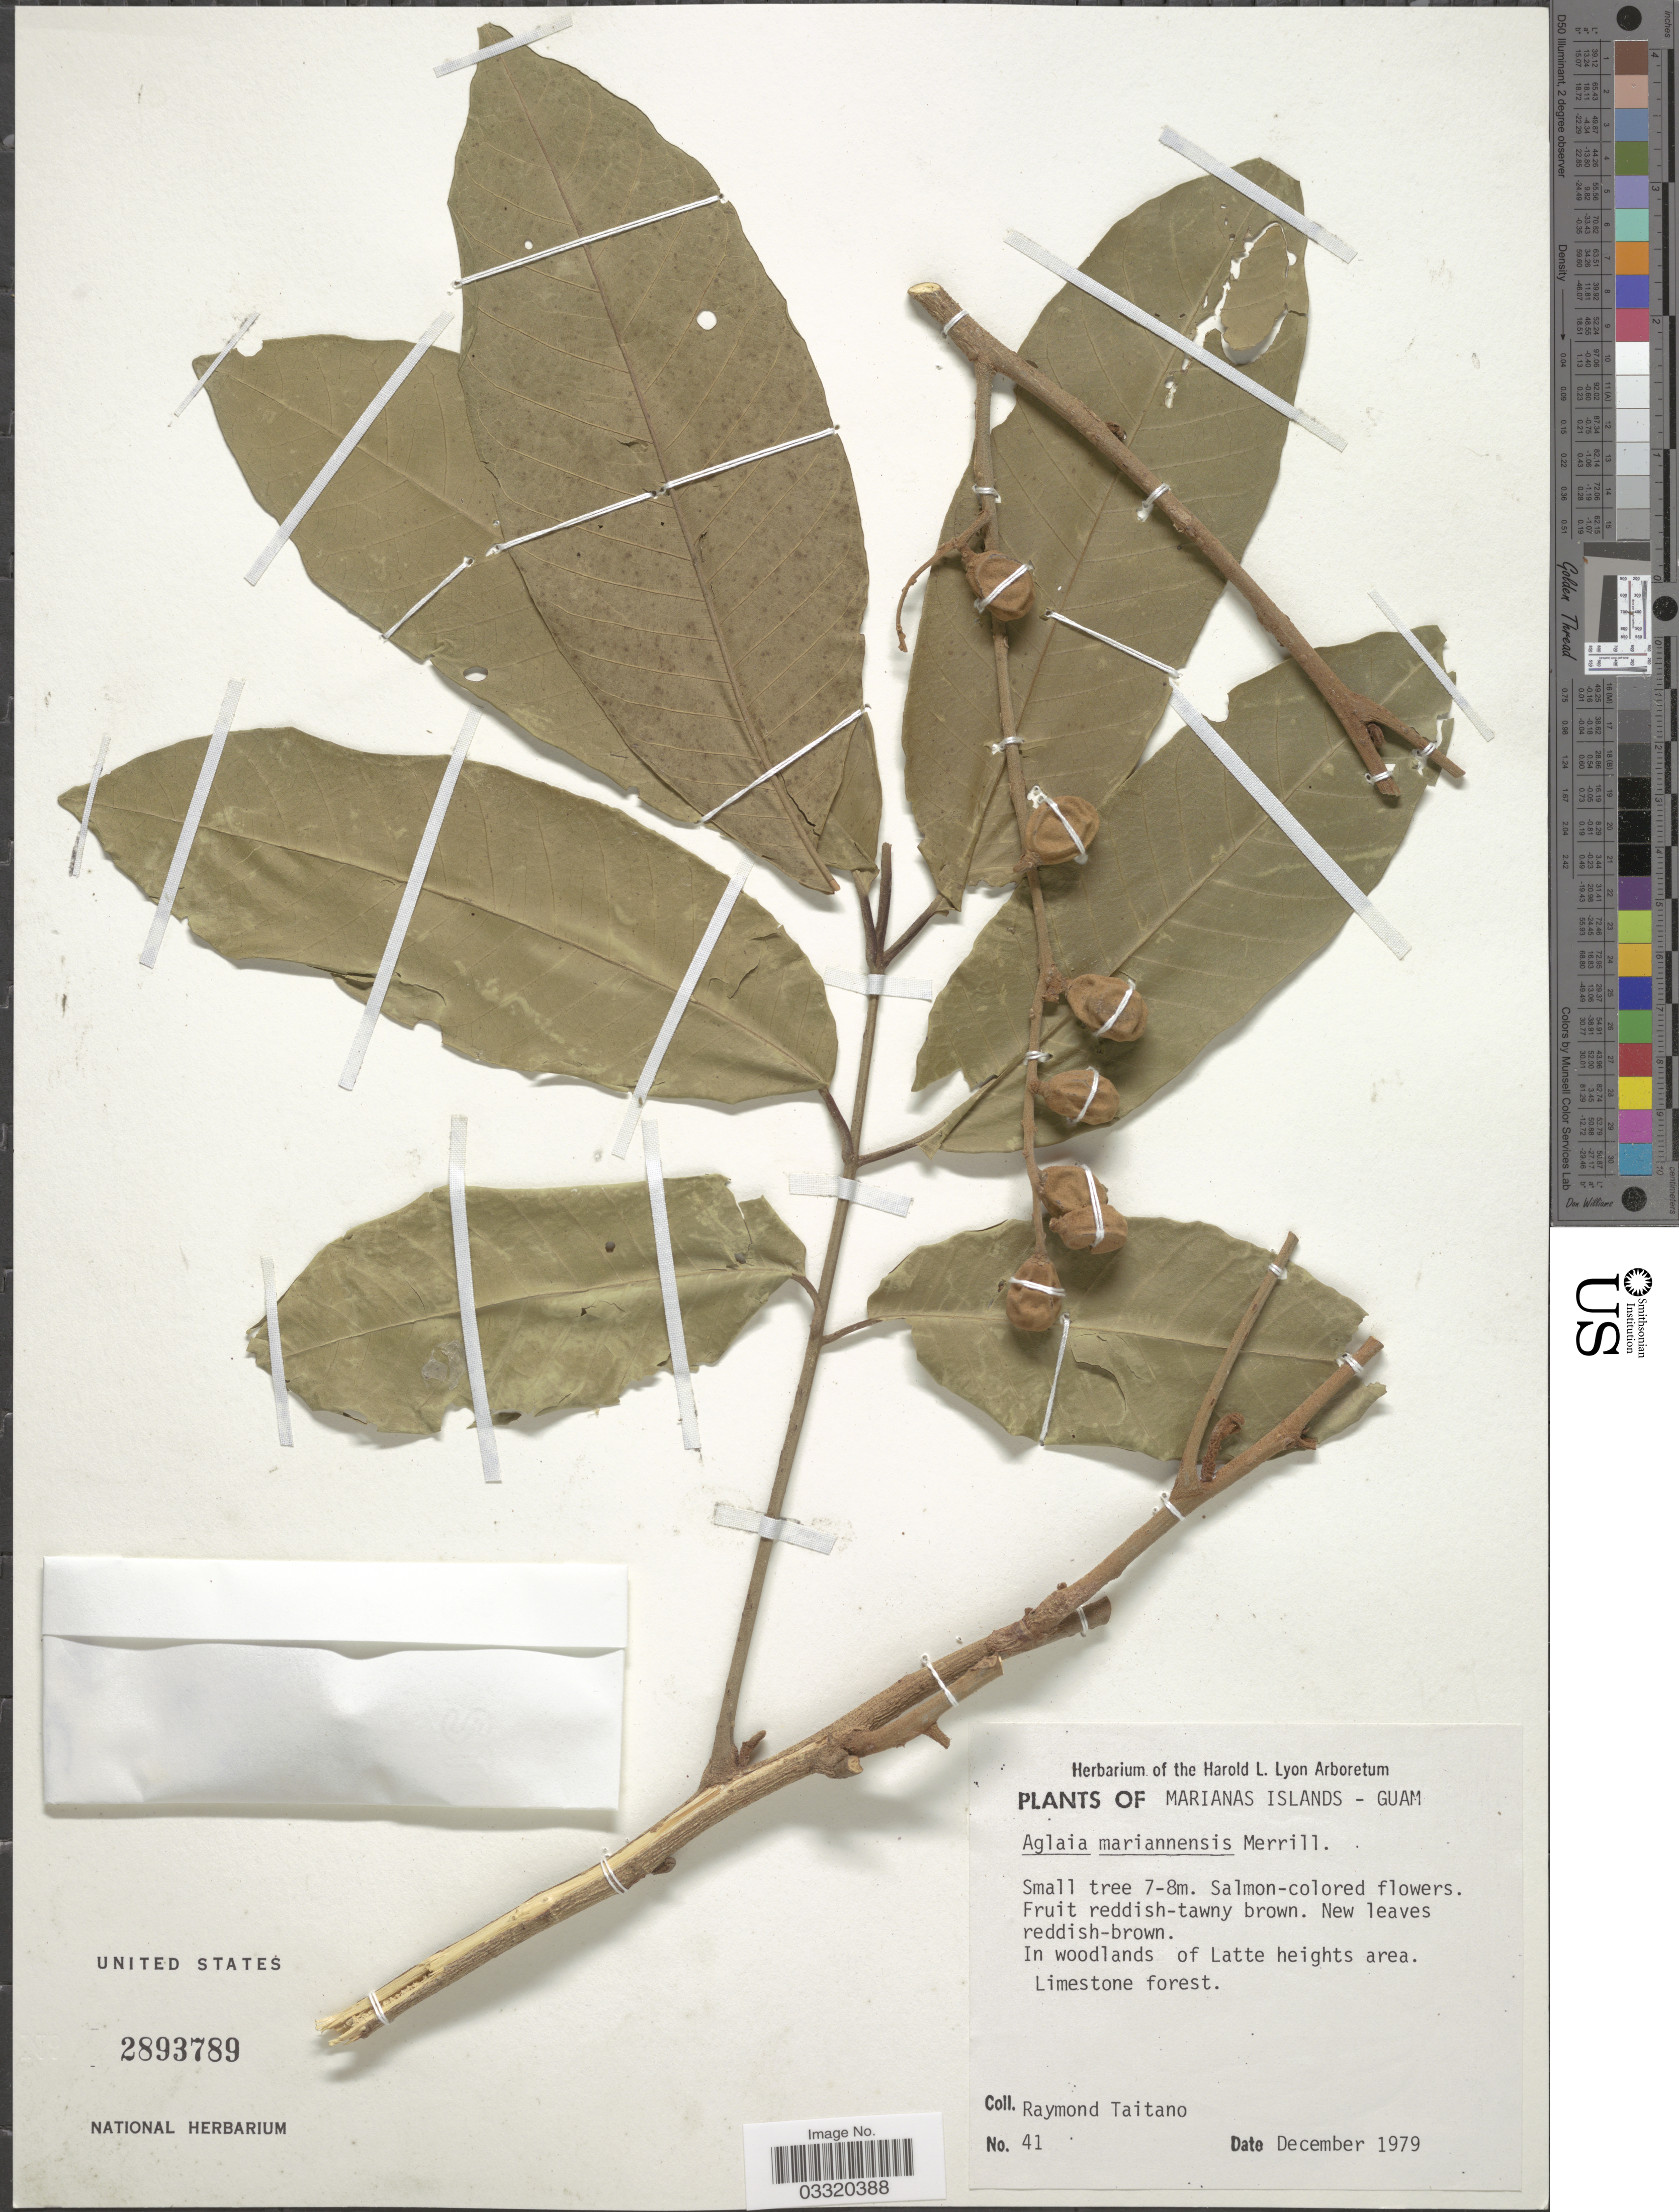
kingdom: Plantae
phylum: Tracheophyta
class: Magnoliopsida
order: Sapindales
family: Meliaceae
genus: Aglaia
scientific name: Aglaia mariannensis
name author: Merr.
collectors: R. Taitano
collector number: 41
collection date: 1979-12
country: Guam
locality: Marianas Islands. In Latte height area.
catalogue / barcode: US 2893789